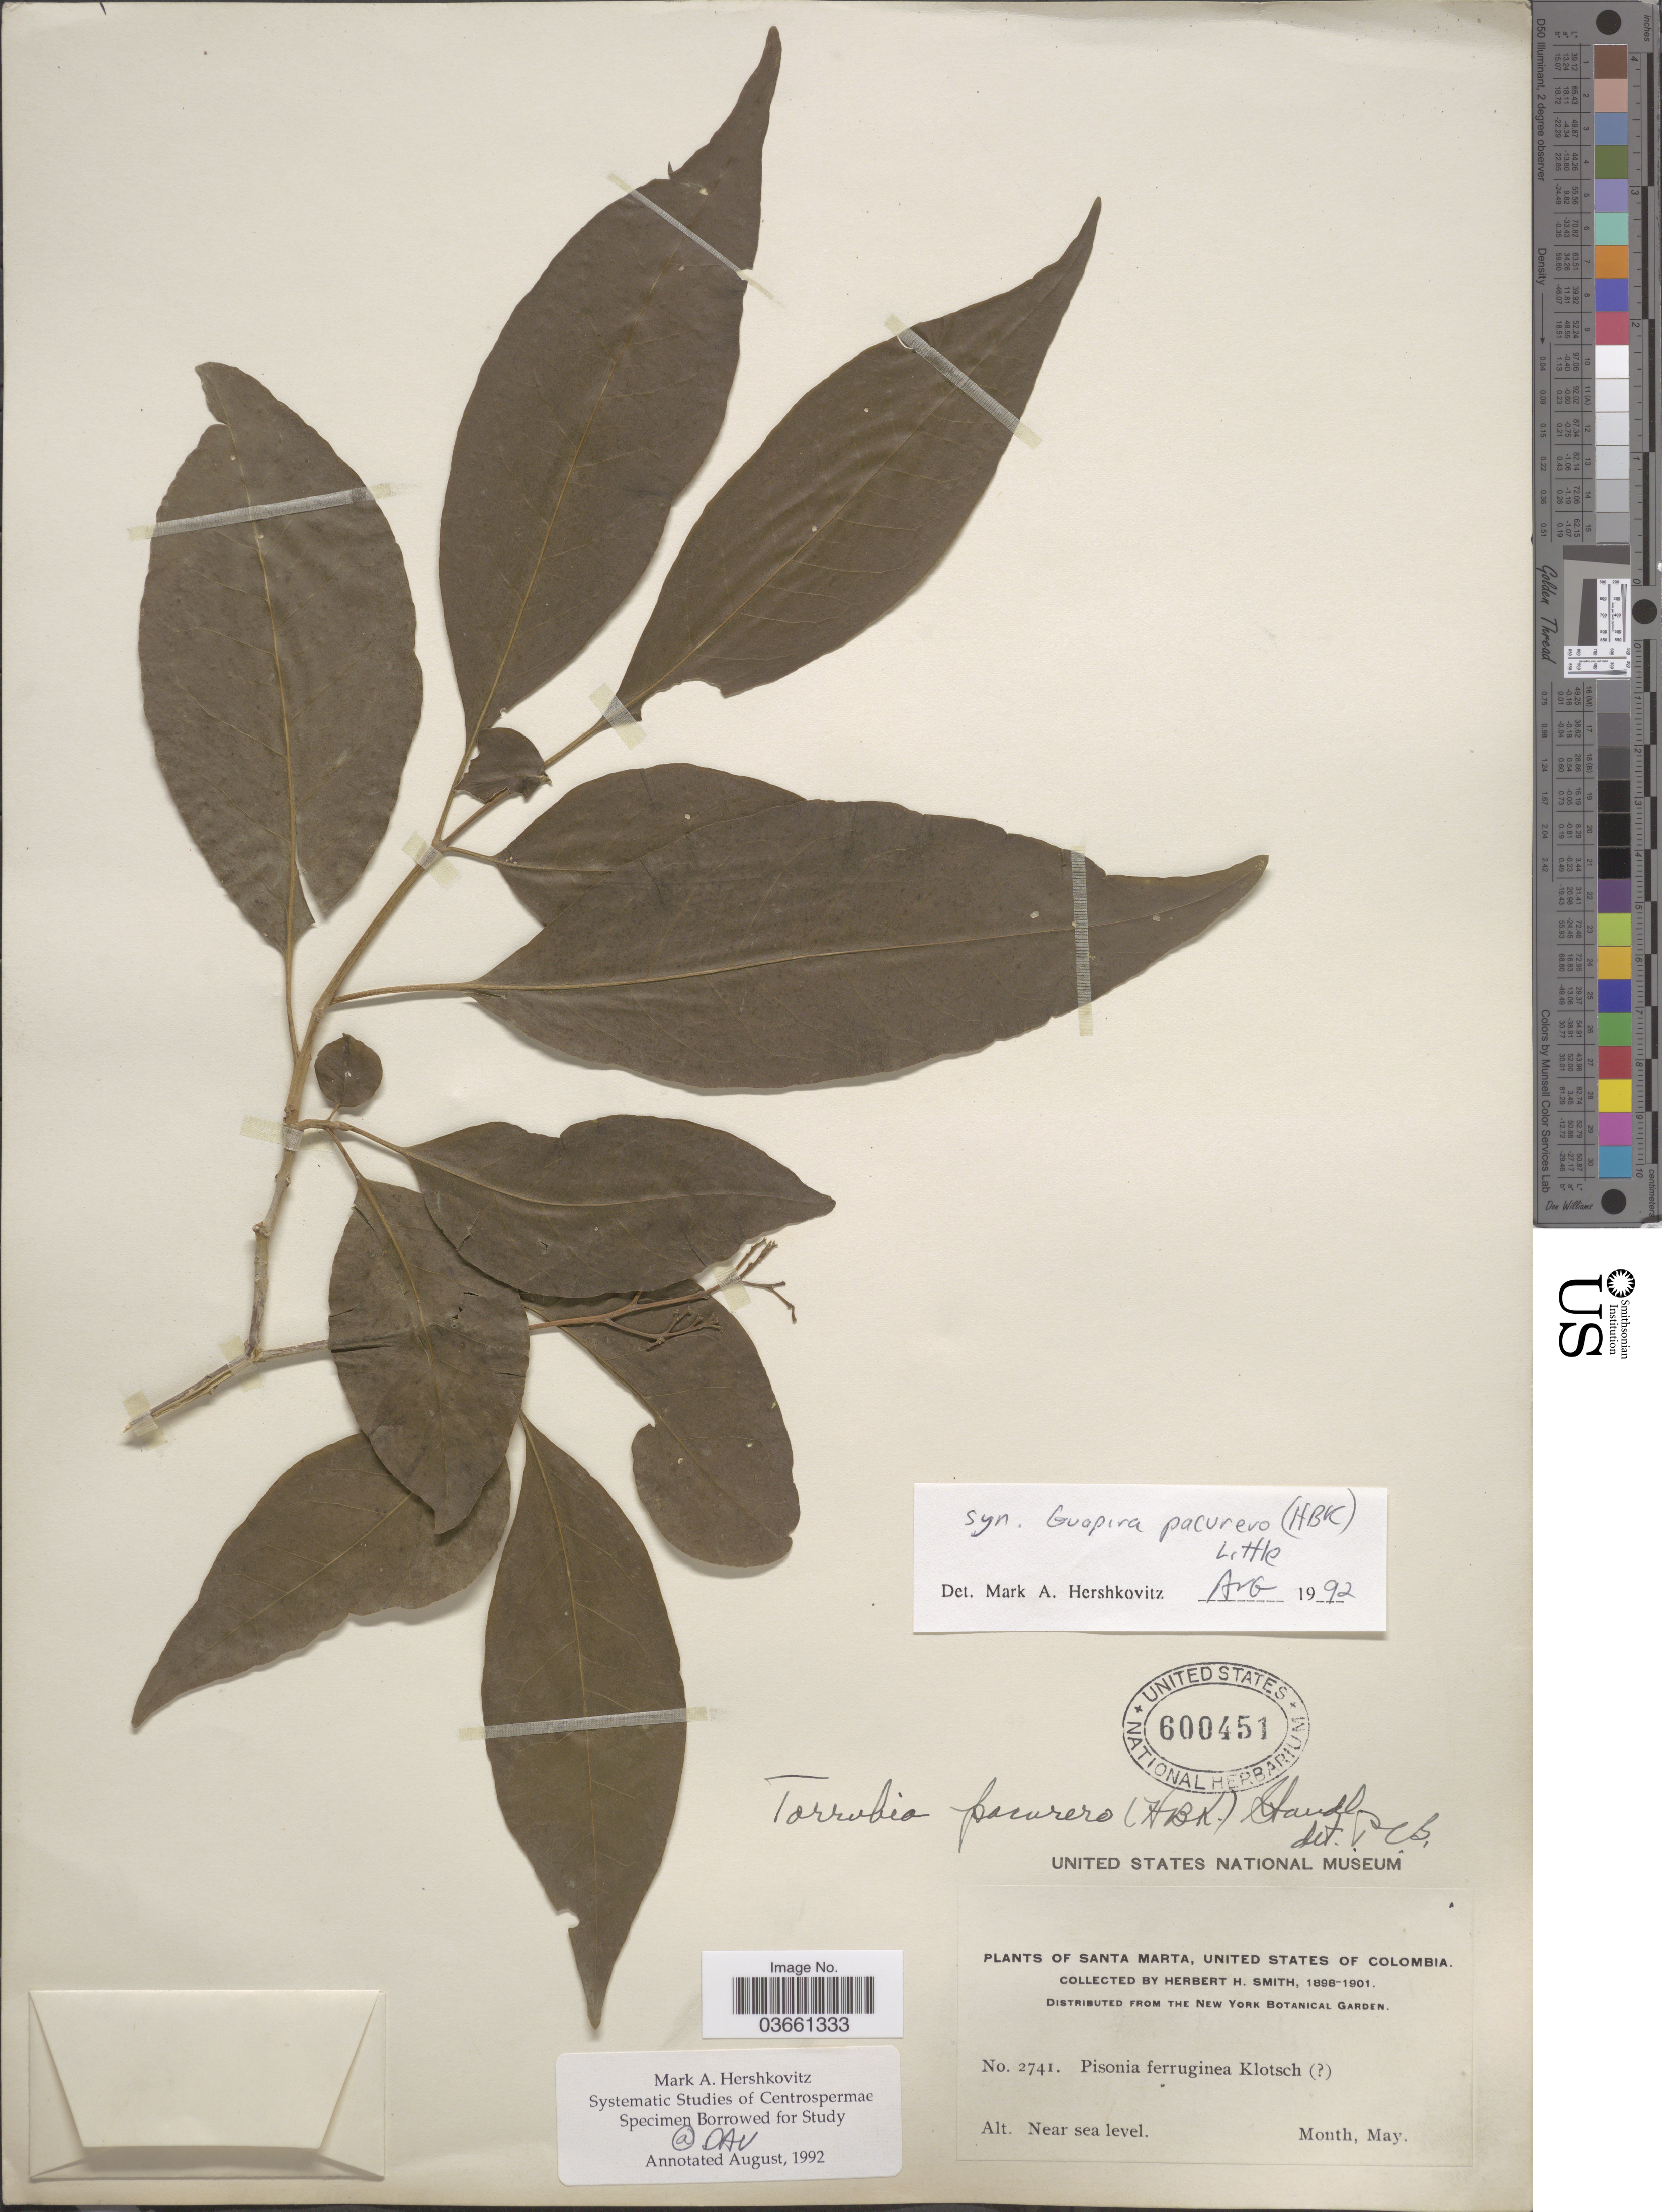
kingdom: Plantae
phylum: Tracheophyta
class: Magnoliopsida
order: Caryophyllales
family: Nyctaginaceae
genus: Guapira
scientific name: Guapira pacurero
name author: (Kunth) Little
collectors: Herbert H. Smith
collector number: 2741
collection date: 1898-05/1901-05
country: Colombia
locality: Santa Marta, United States of Colombia.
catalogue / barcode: US 600451